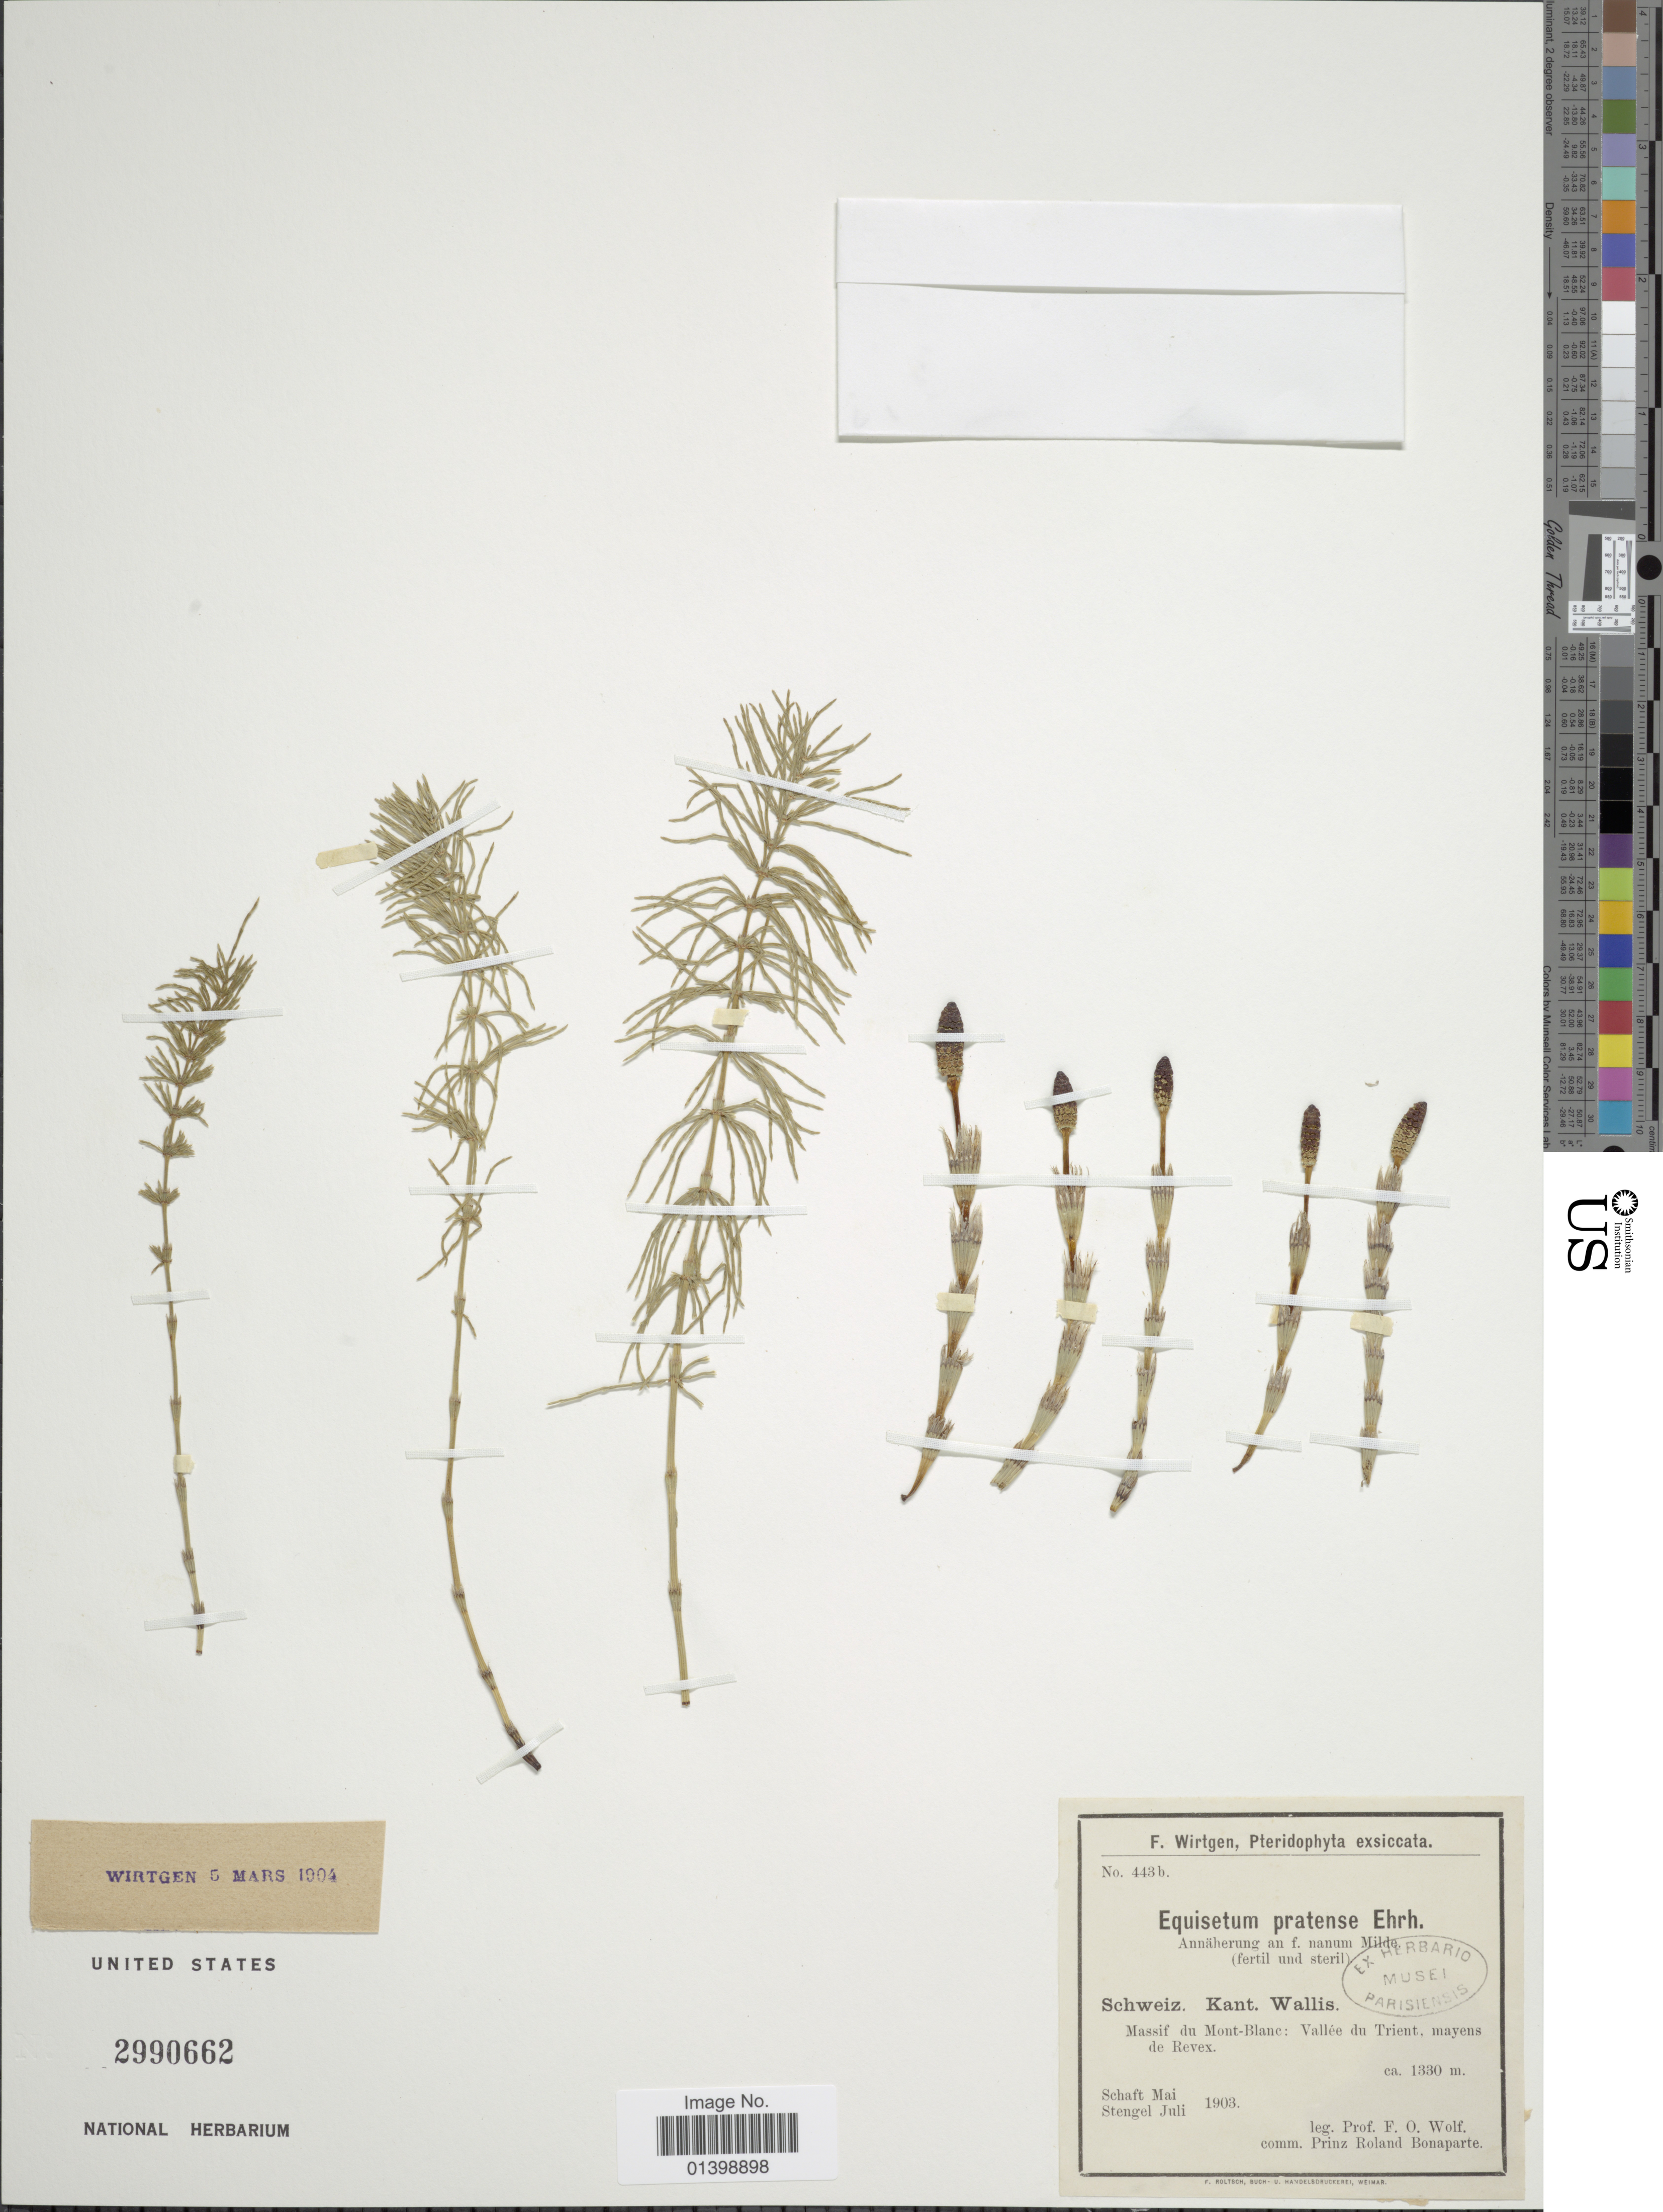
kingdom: Plantae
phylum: Tracheophyta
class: Polypodiopsida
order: Equisetales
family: Equisetaceae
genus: Equisetum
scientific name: Equisetum pratense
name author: Ehrh.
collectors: F. Wolf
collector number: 443b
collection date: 1903-05/1903-07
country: Switzerland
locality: Schweiz, kant, Wallis, massif du Mont-Blanc: Vallée du Trient, mayens de Revex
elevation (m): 1330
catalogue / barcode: US 2990662